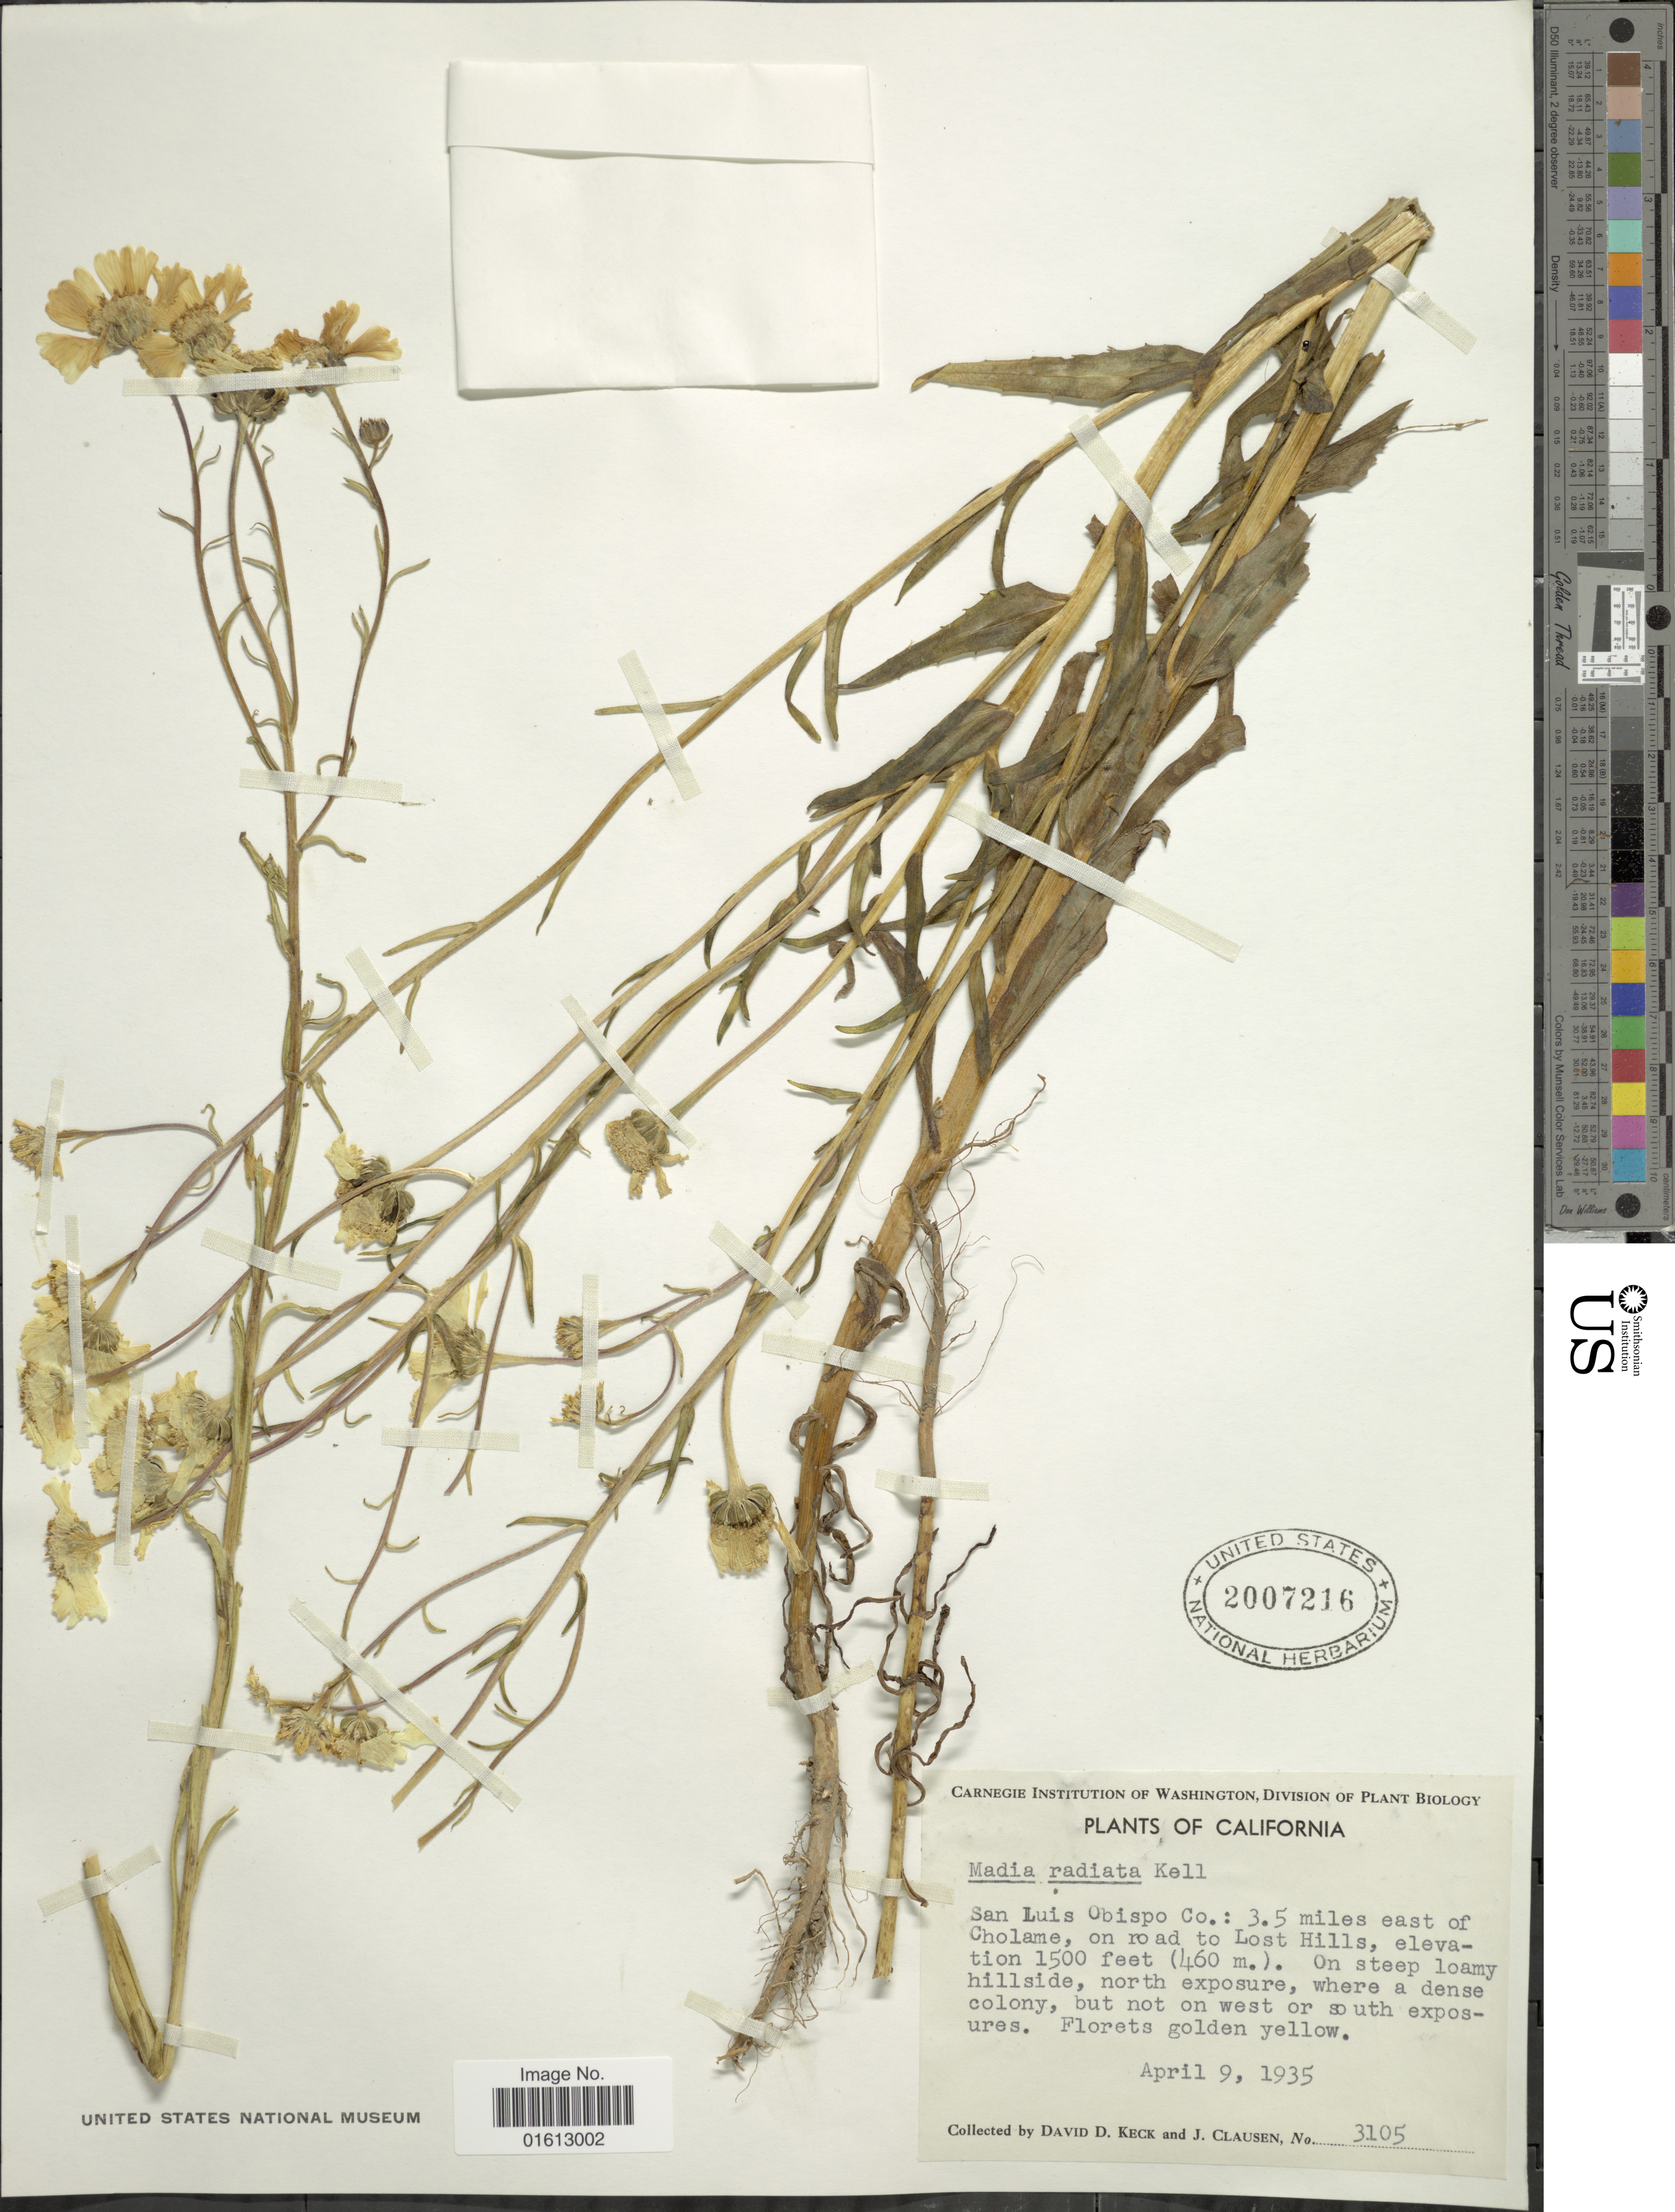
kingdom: Plantae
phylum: Tracheophyta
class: Magnoliopsida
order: Asterales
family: Asteraceae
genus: Madia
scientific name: Madia radiata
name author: Kellogg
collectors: D. D. Keck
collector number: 3105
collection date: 1935-04-09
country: United States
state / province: California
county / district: San Luis Obispo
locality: California, San Luis Obispo Co.: 3.5 miles east of Cholame, on road to Lost Hills.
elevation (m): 457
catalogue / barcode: US 2007216